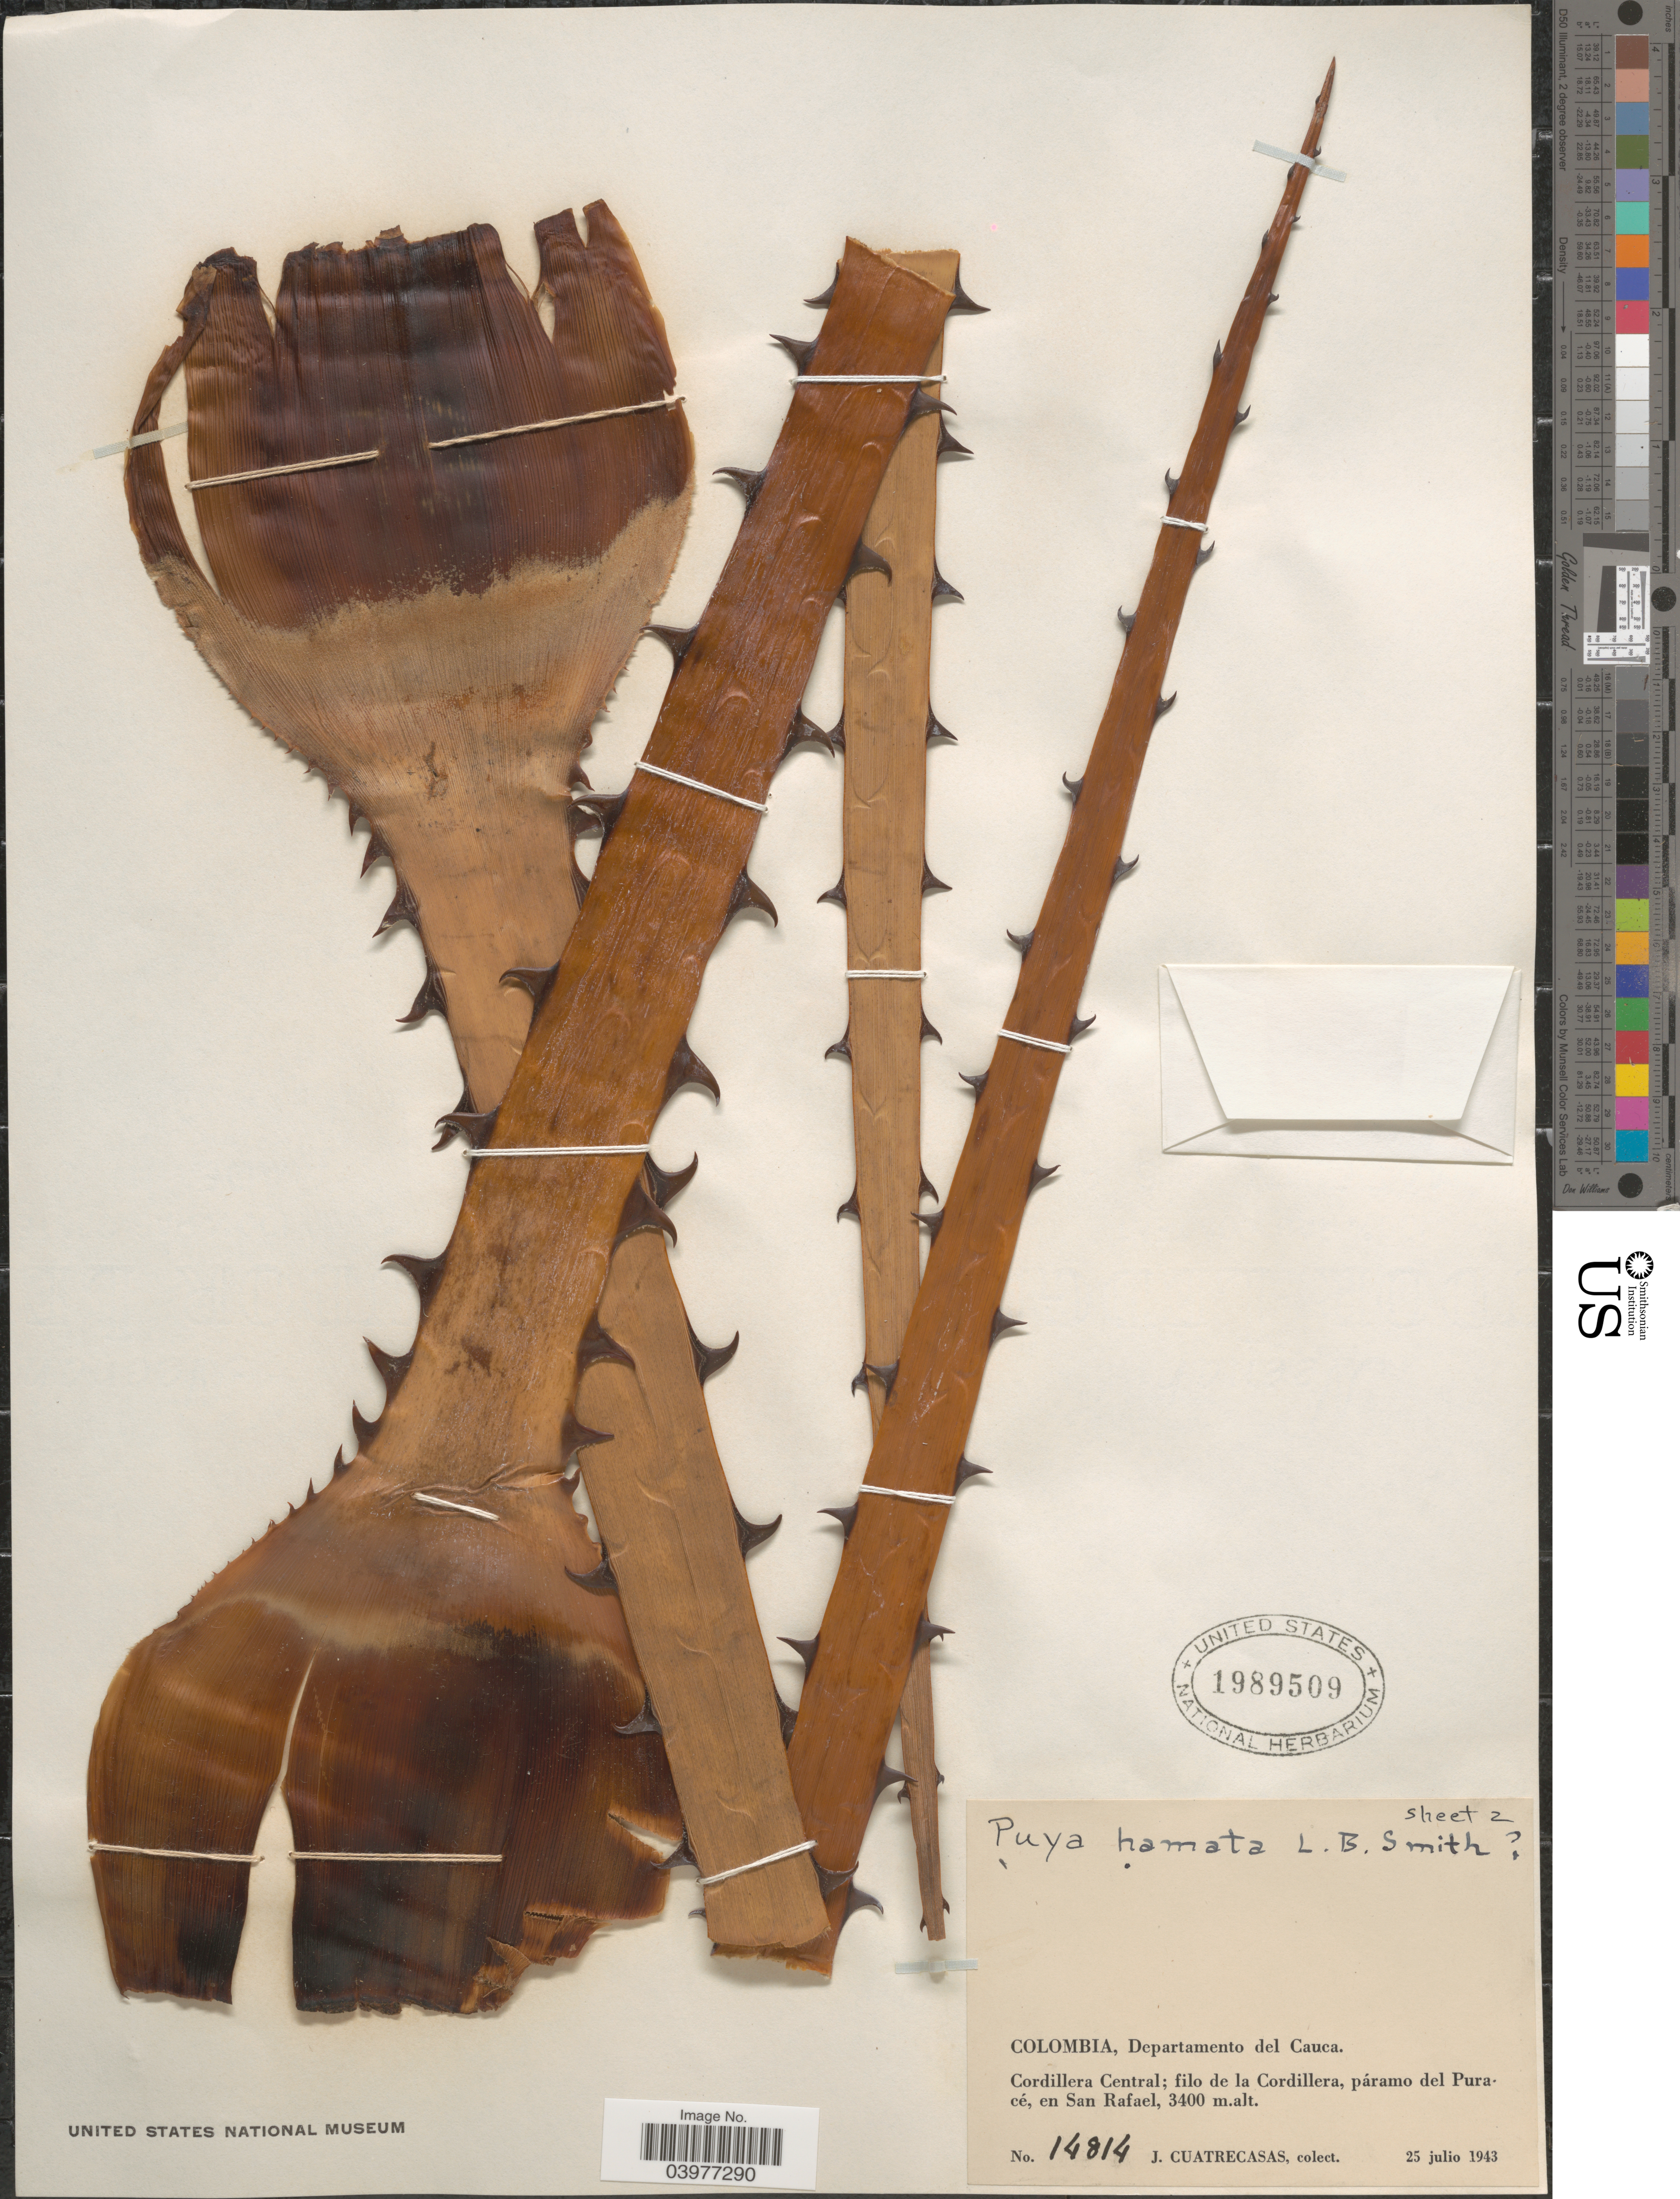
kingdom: Plantae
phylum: Tracheophyta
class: Liliopsida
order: Poales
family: Bromeliaceae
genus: Puya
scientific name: Puya hamata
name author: L.B. Sm.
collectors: J. Cuatrecasas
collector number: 14814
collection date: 1943-07-25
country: Colombia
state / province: Cauca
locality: Departamento del Cauca. Cordillera Central; filo de la Cordillera, páramo del Puracé, en San Rafael.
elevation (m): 3400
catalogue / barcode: US 1989509